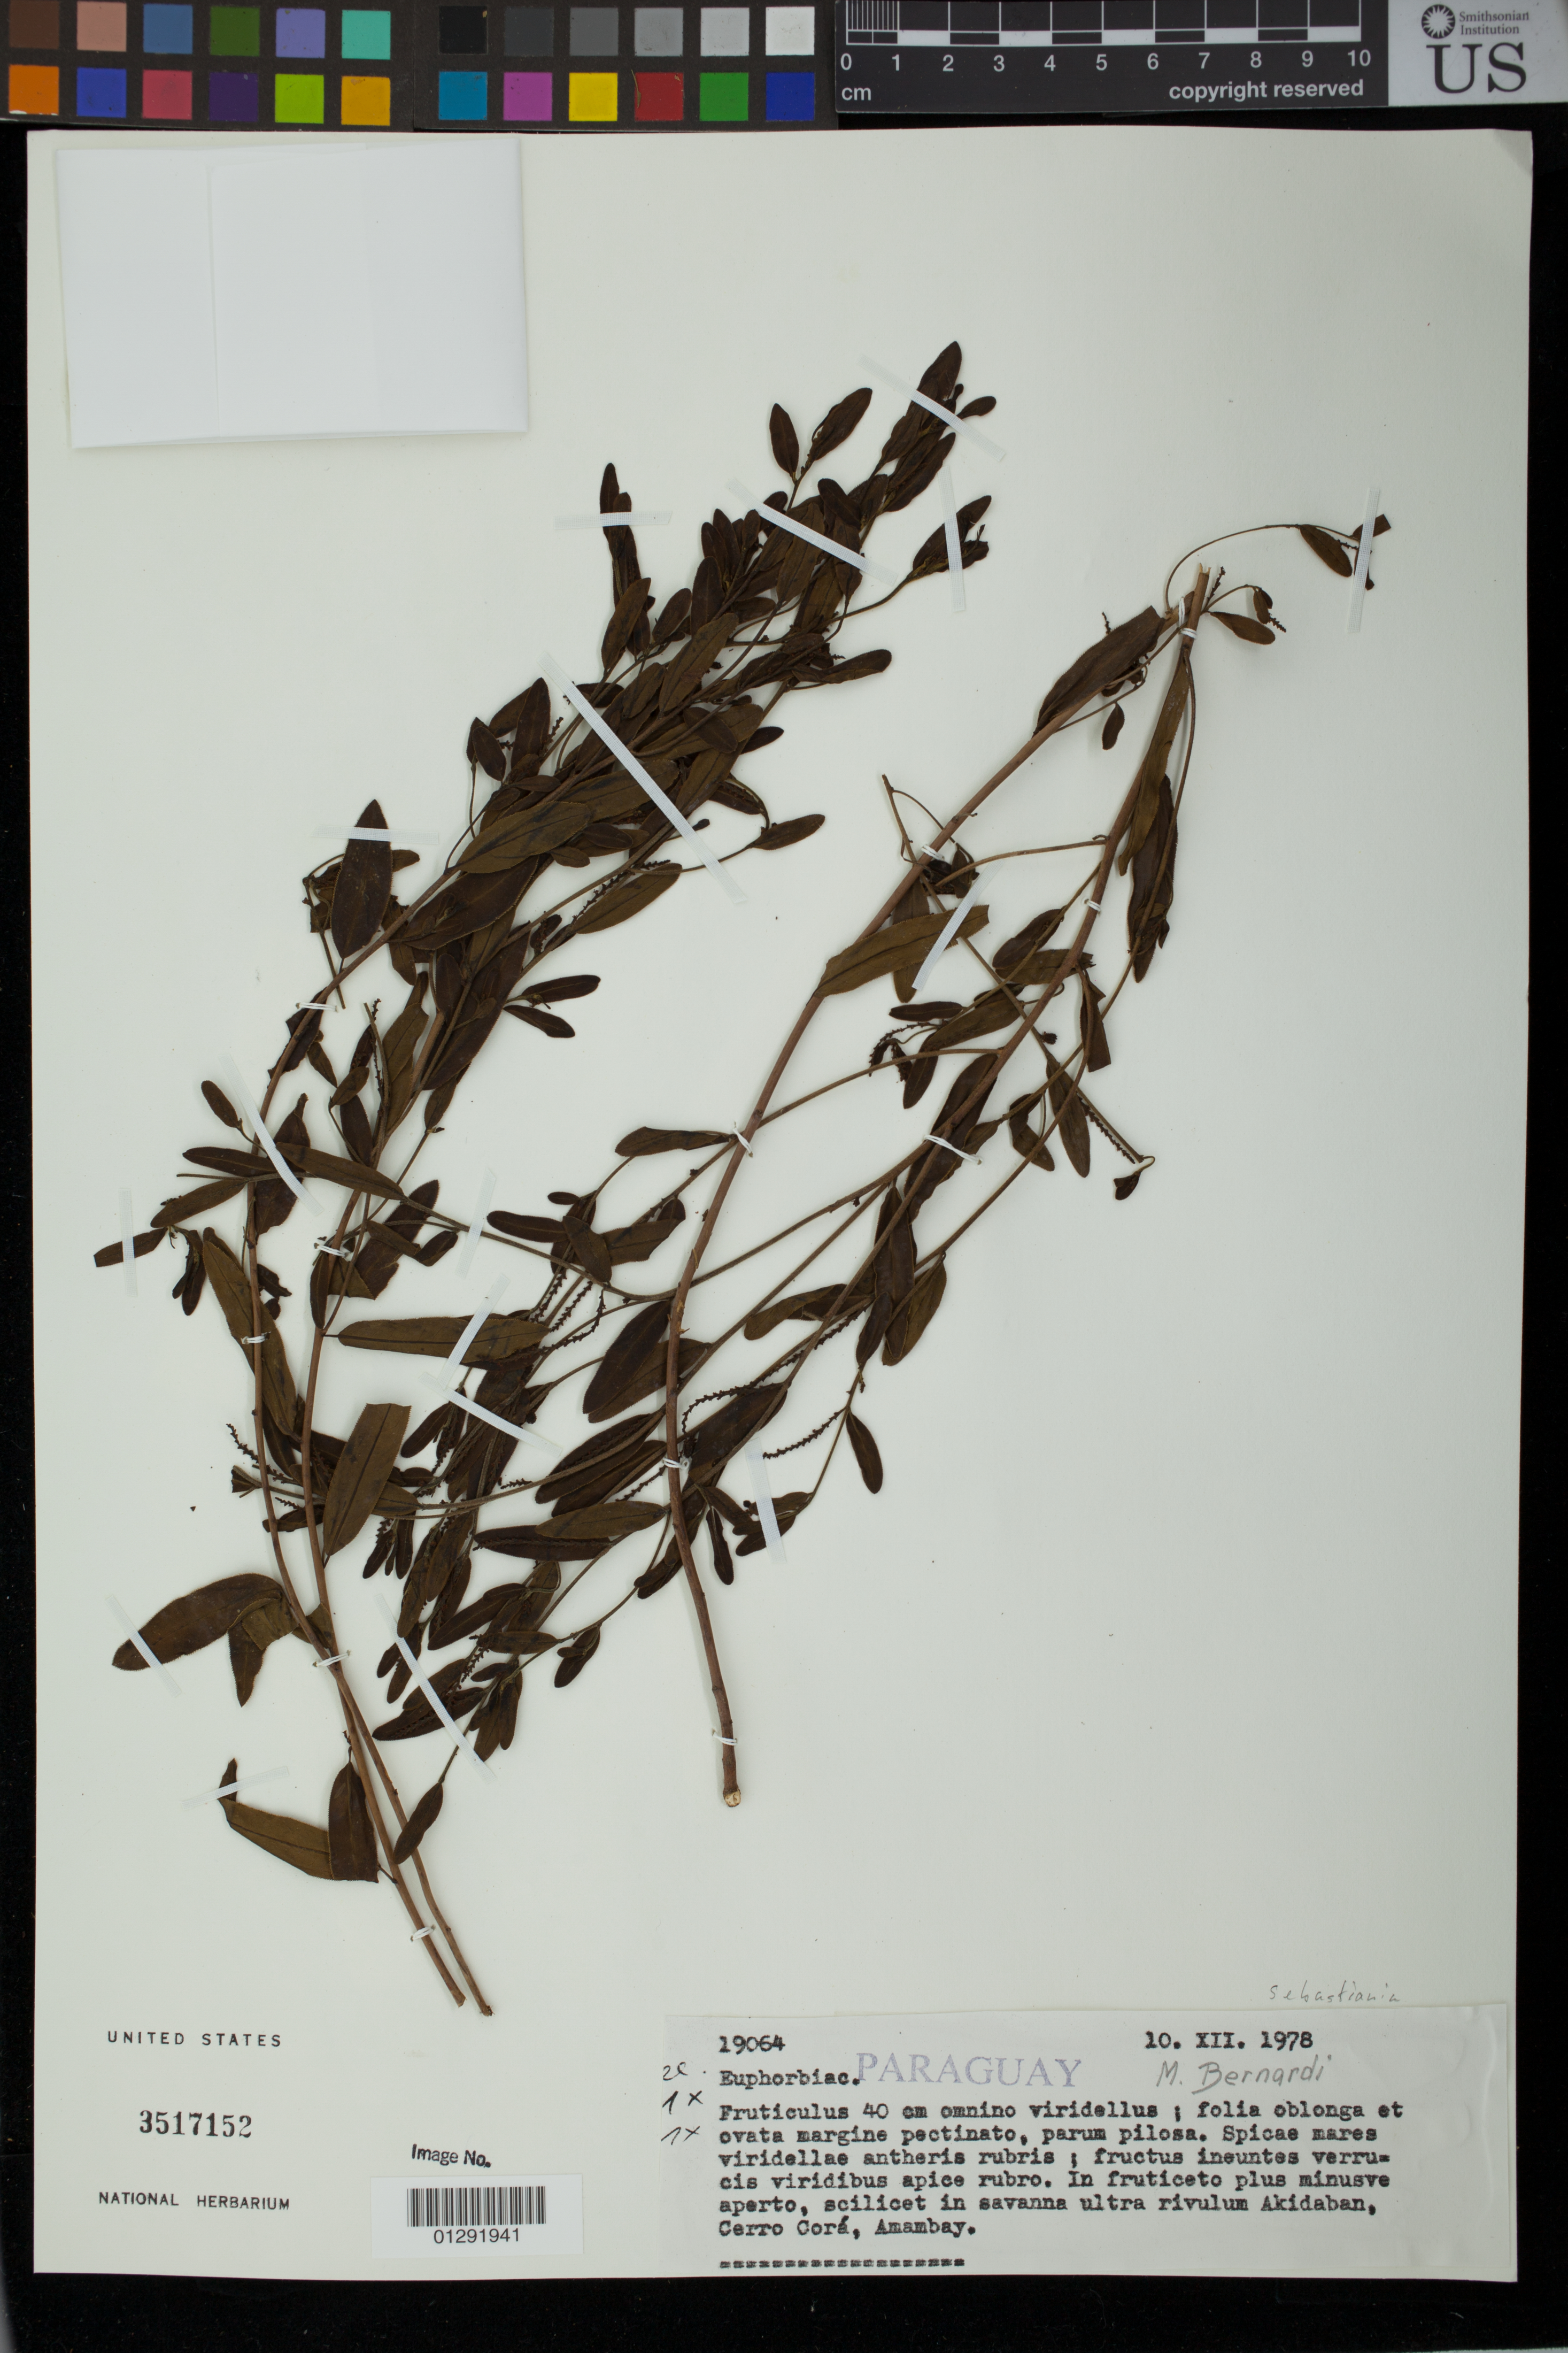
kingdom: Plantae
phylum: Tracheophyta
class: Magnoliopsida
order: Malpighiales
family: Euphorbiaceae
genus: Sebastiania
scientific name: Sebastiania sp.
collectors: M. Bernardi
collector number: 19064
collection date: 1978-12-10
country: Paraguay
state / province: Amambay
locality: Akidaban, Cerro Cora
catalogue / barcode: US 3517152